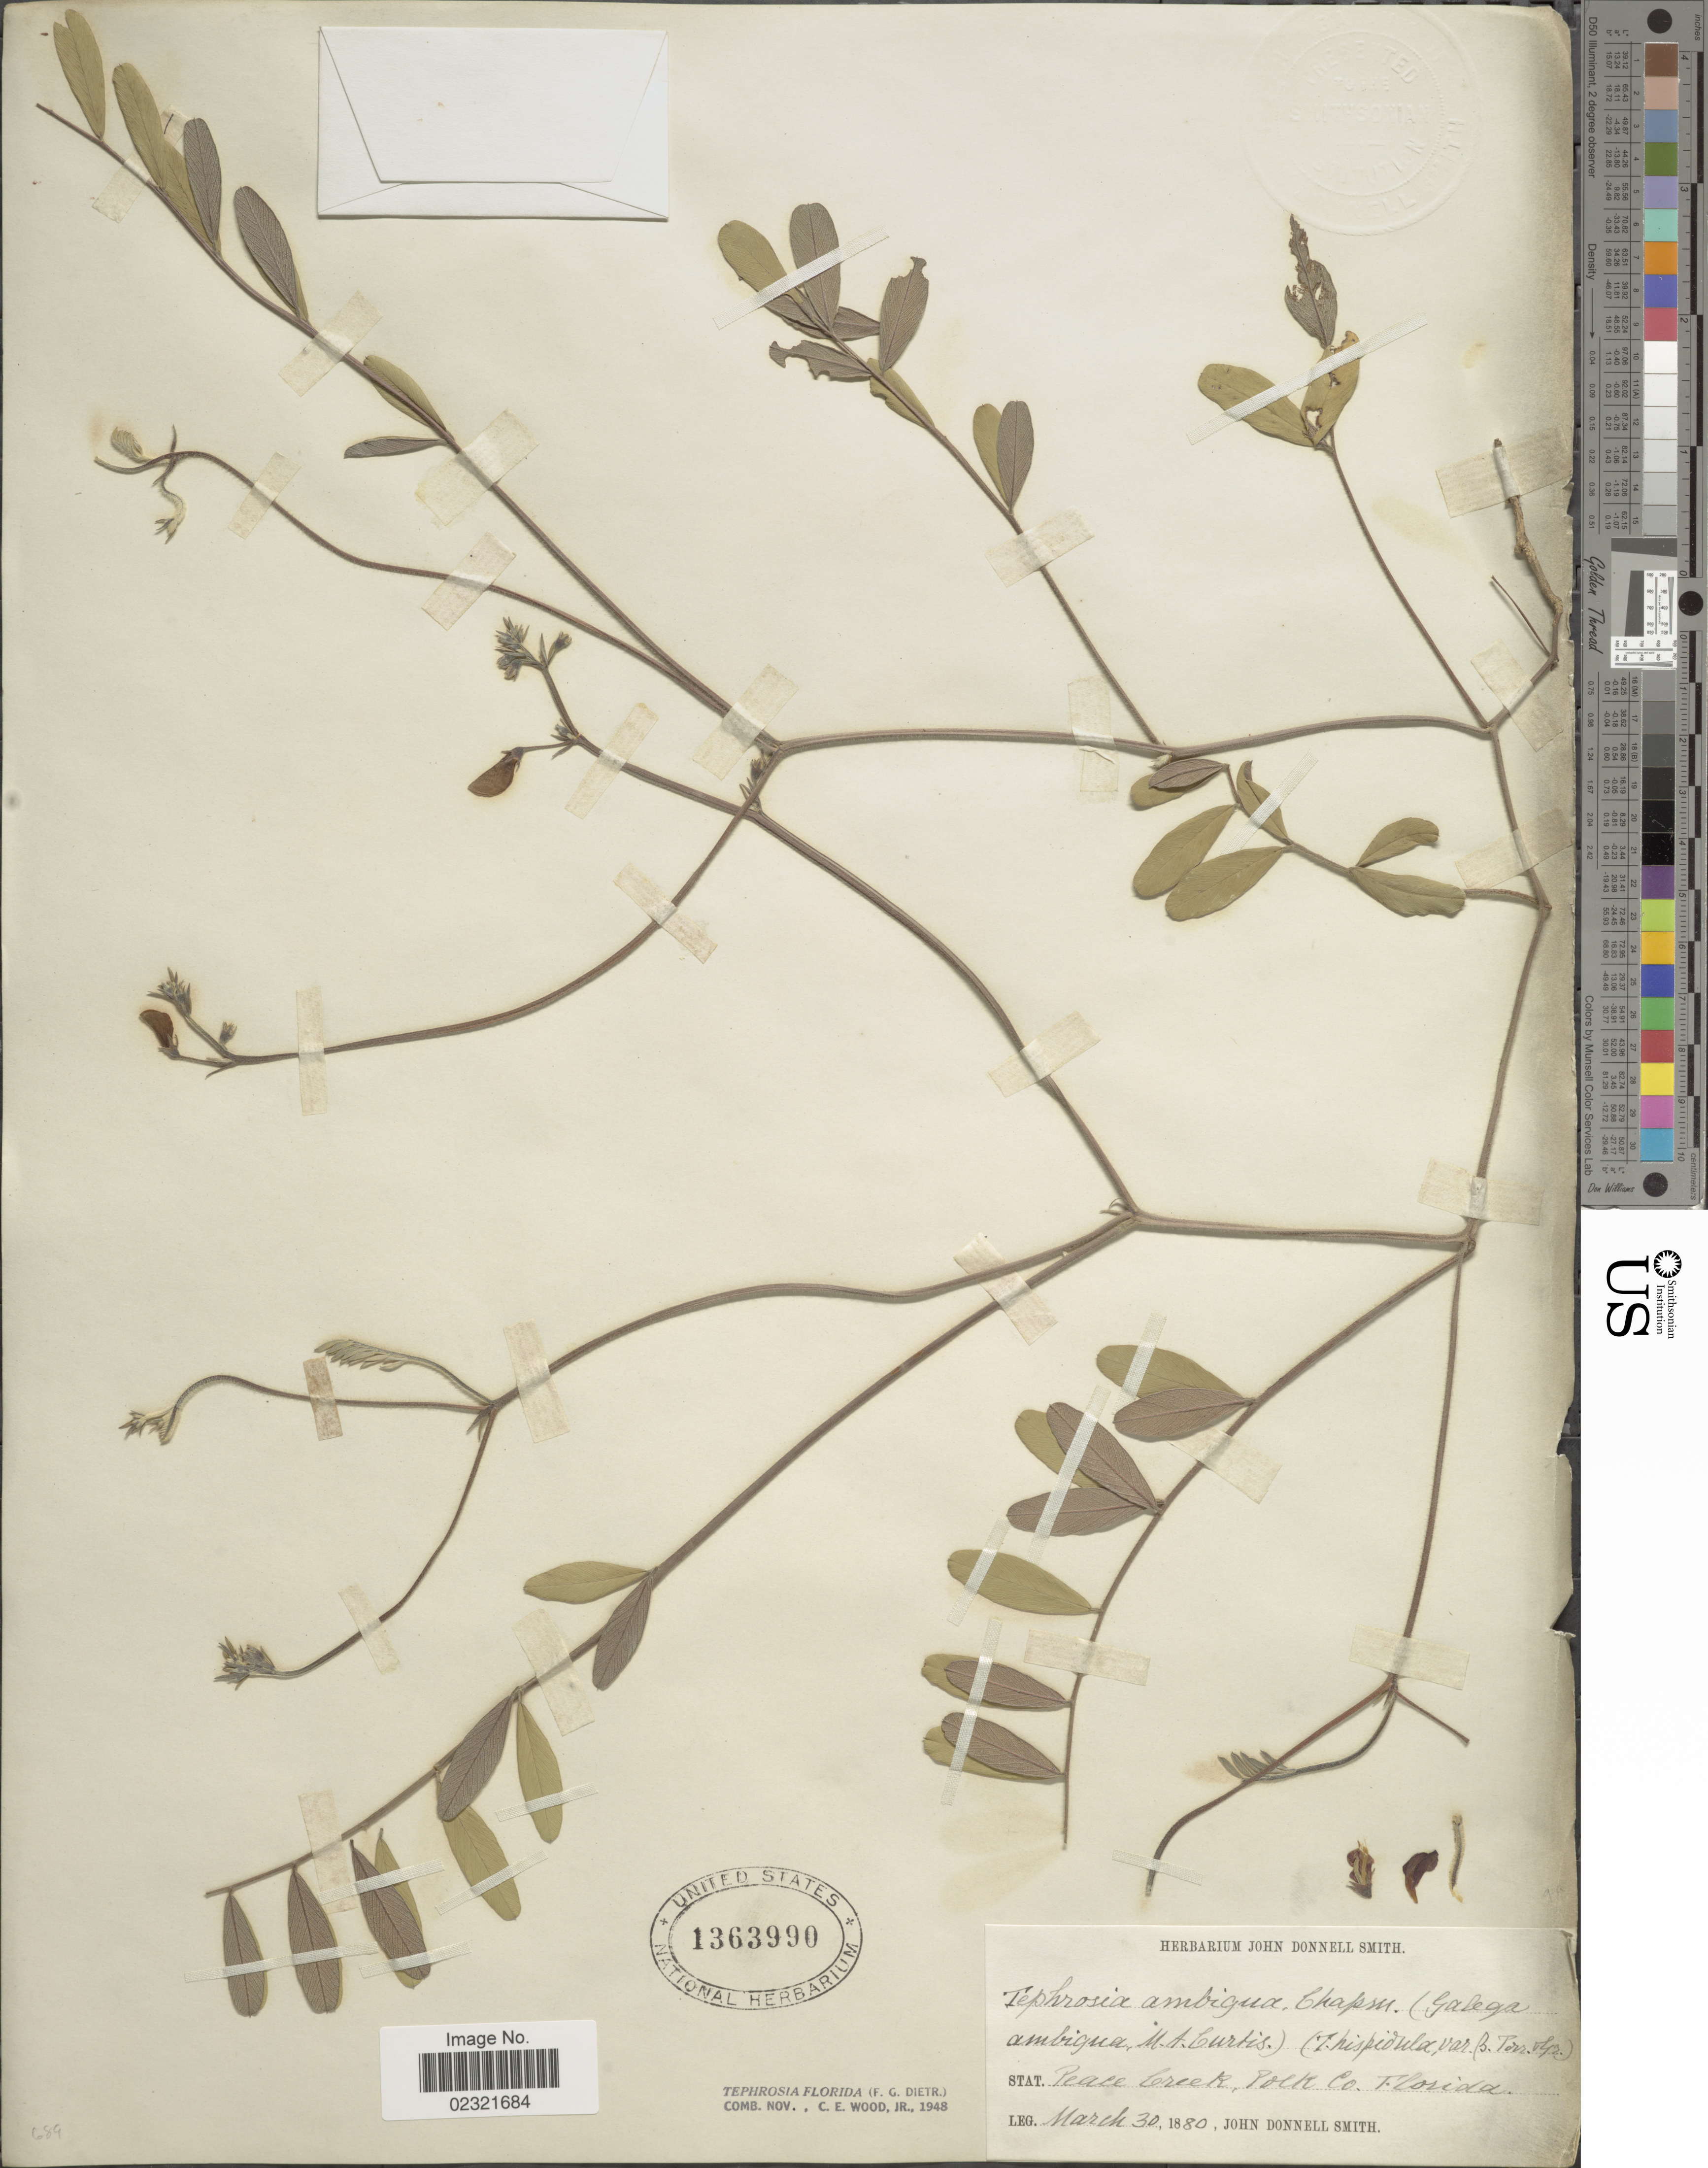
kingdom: Plantae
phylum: Tracheophyta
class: Magnoliopsida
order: Fabales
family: Fabaceae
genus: Tephrosia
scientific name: Tephrosia florida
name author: (Dietr.) C.E. Wood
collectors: J. Donnell Smith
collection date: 1880-03-30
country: United States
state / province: Florida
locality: Peace Creek, Polk Co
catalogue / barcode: US 1363990